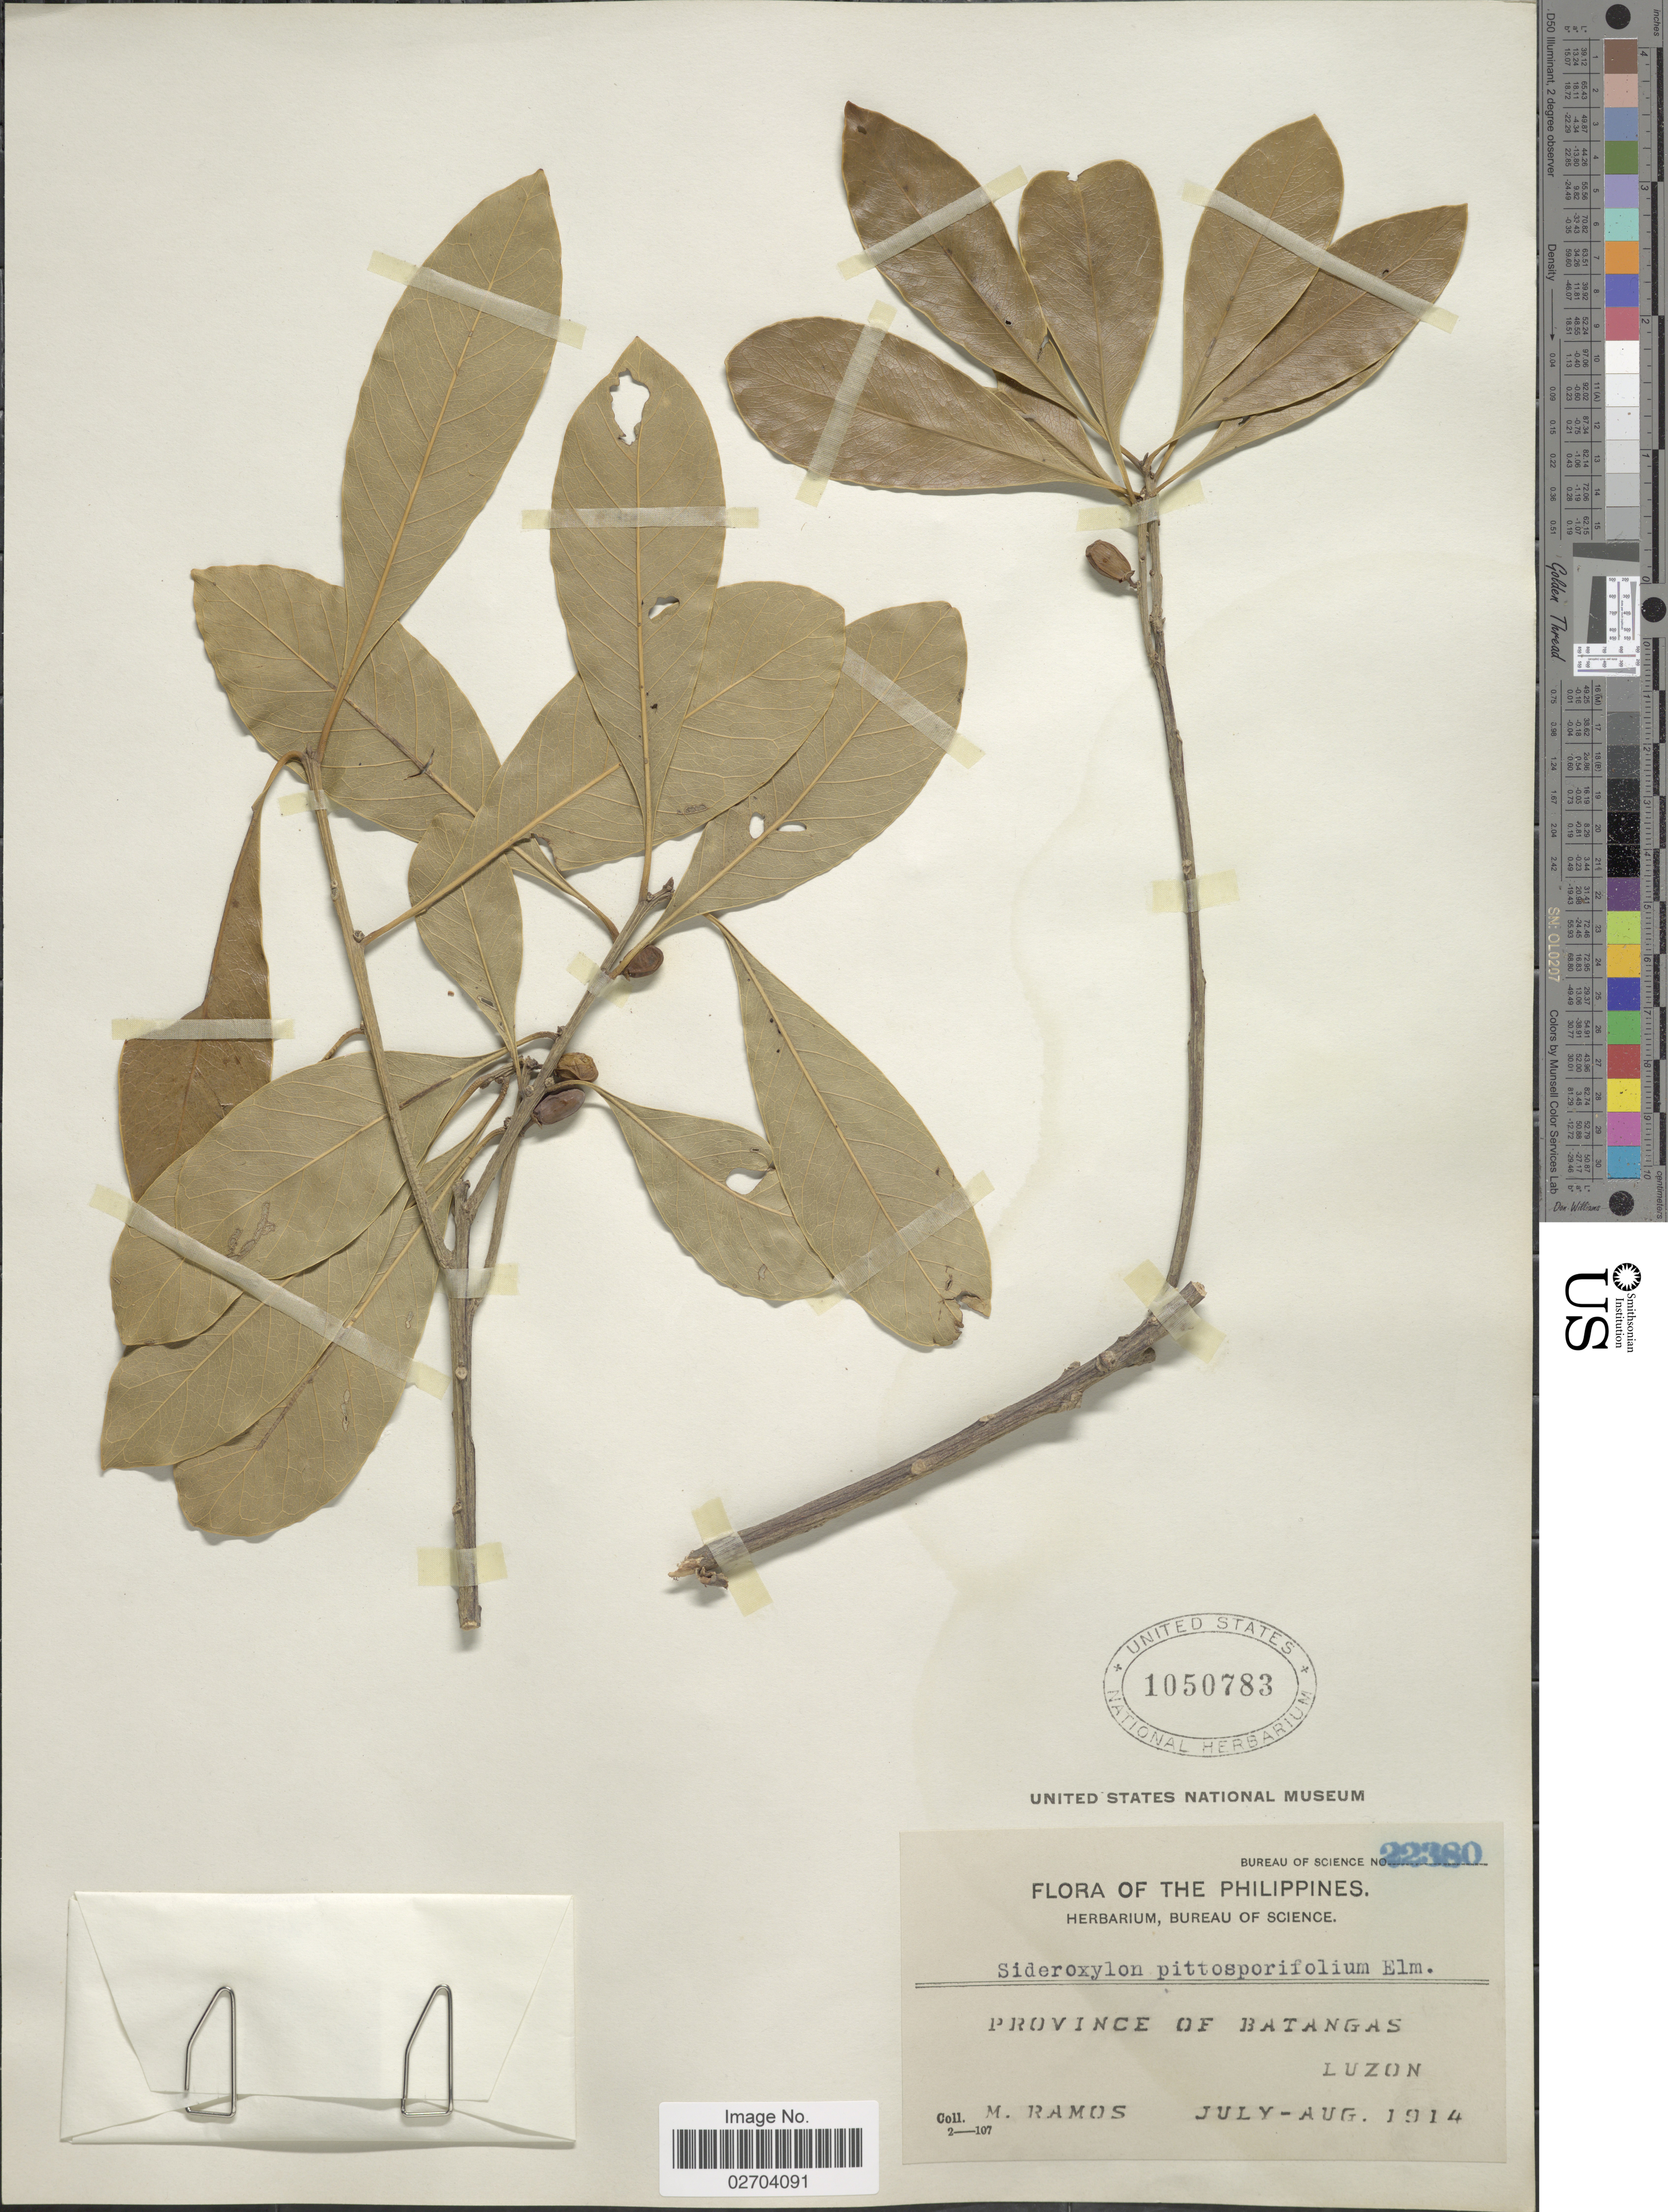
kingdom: Plantae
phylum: Tracheophyta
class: Magnoliopsida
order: Ericales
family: Sapotaceae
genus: Sideroxylon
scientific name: Sideroxylon pittosporifolium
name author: Elmer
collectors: M. Ramos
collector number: Bureau of Science 22380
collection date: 1914-07/1914-08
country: Philippines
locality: Provinceof Batangas, Luzon.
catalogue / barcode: US 1050783